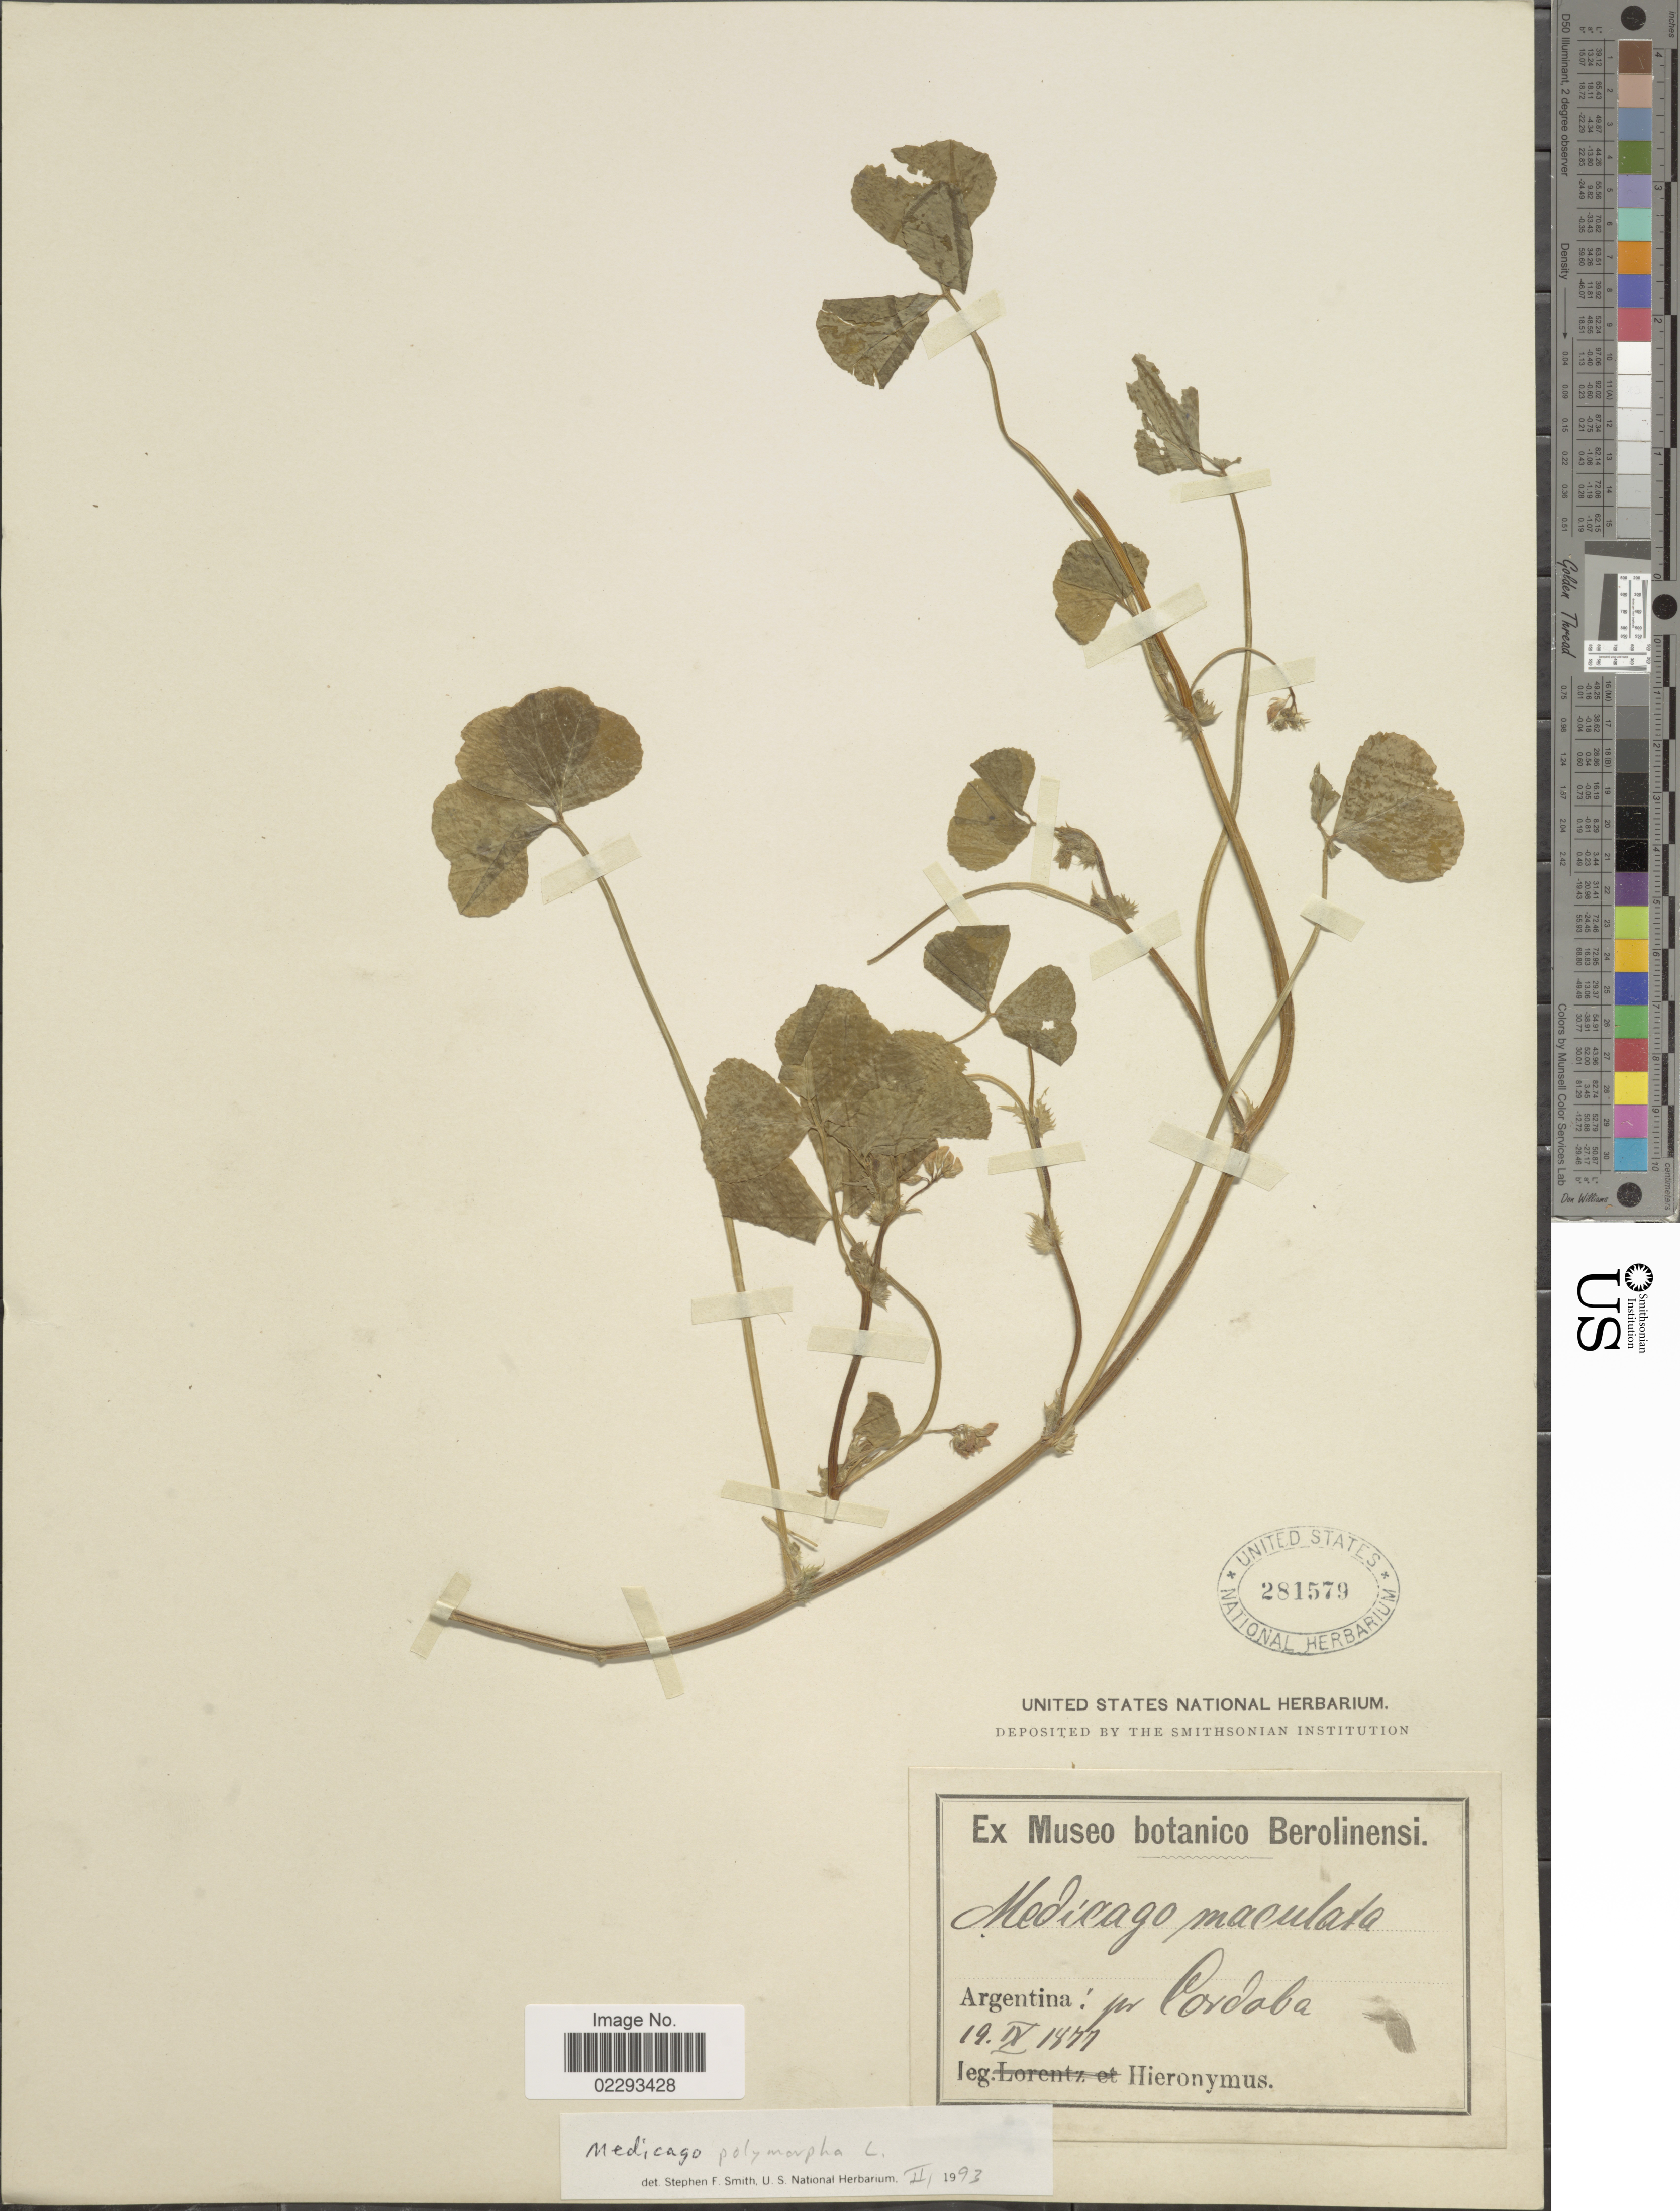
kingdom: Plantae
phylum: Tracheophyta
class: Magnoliopsida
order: Fabales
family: Fabaceae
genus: Medicago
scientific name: Medicago polymorpha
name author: L.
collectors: -. Hieronymus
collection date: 1877-09-19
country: Argentina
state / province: Cordoba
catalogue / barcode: US 281579